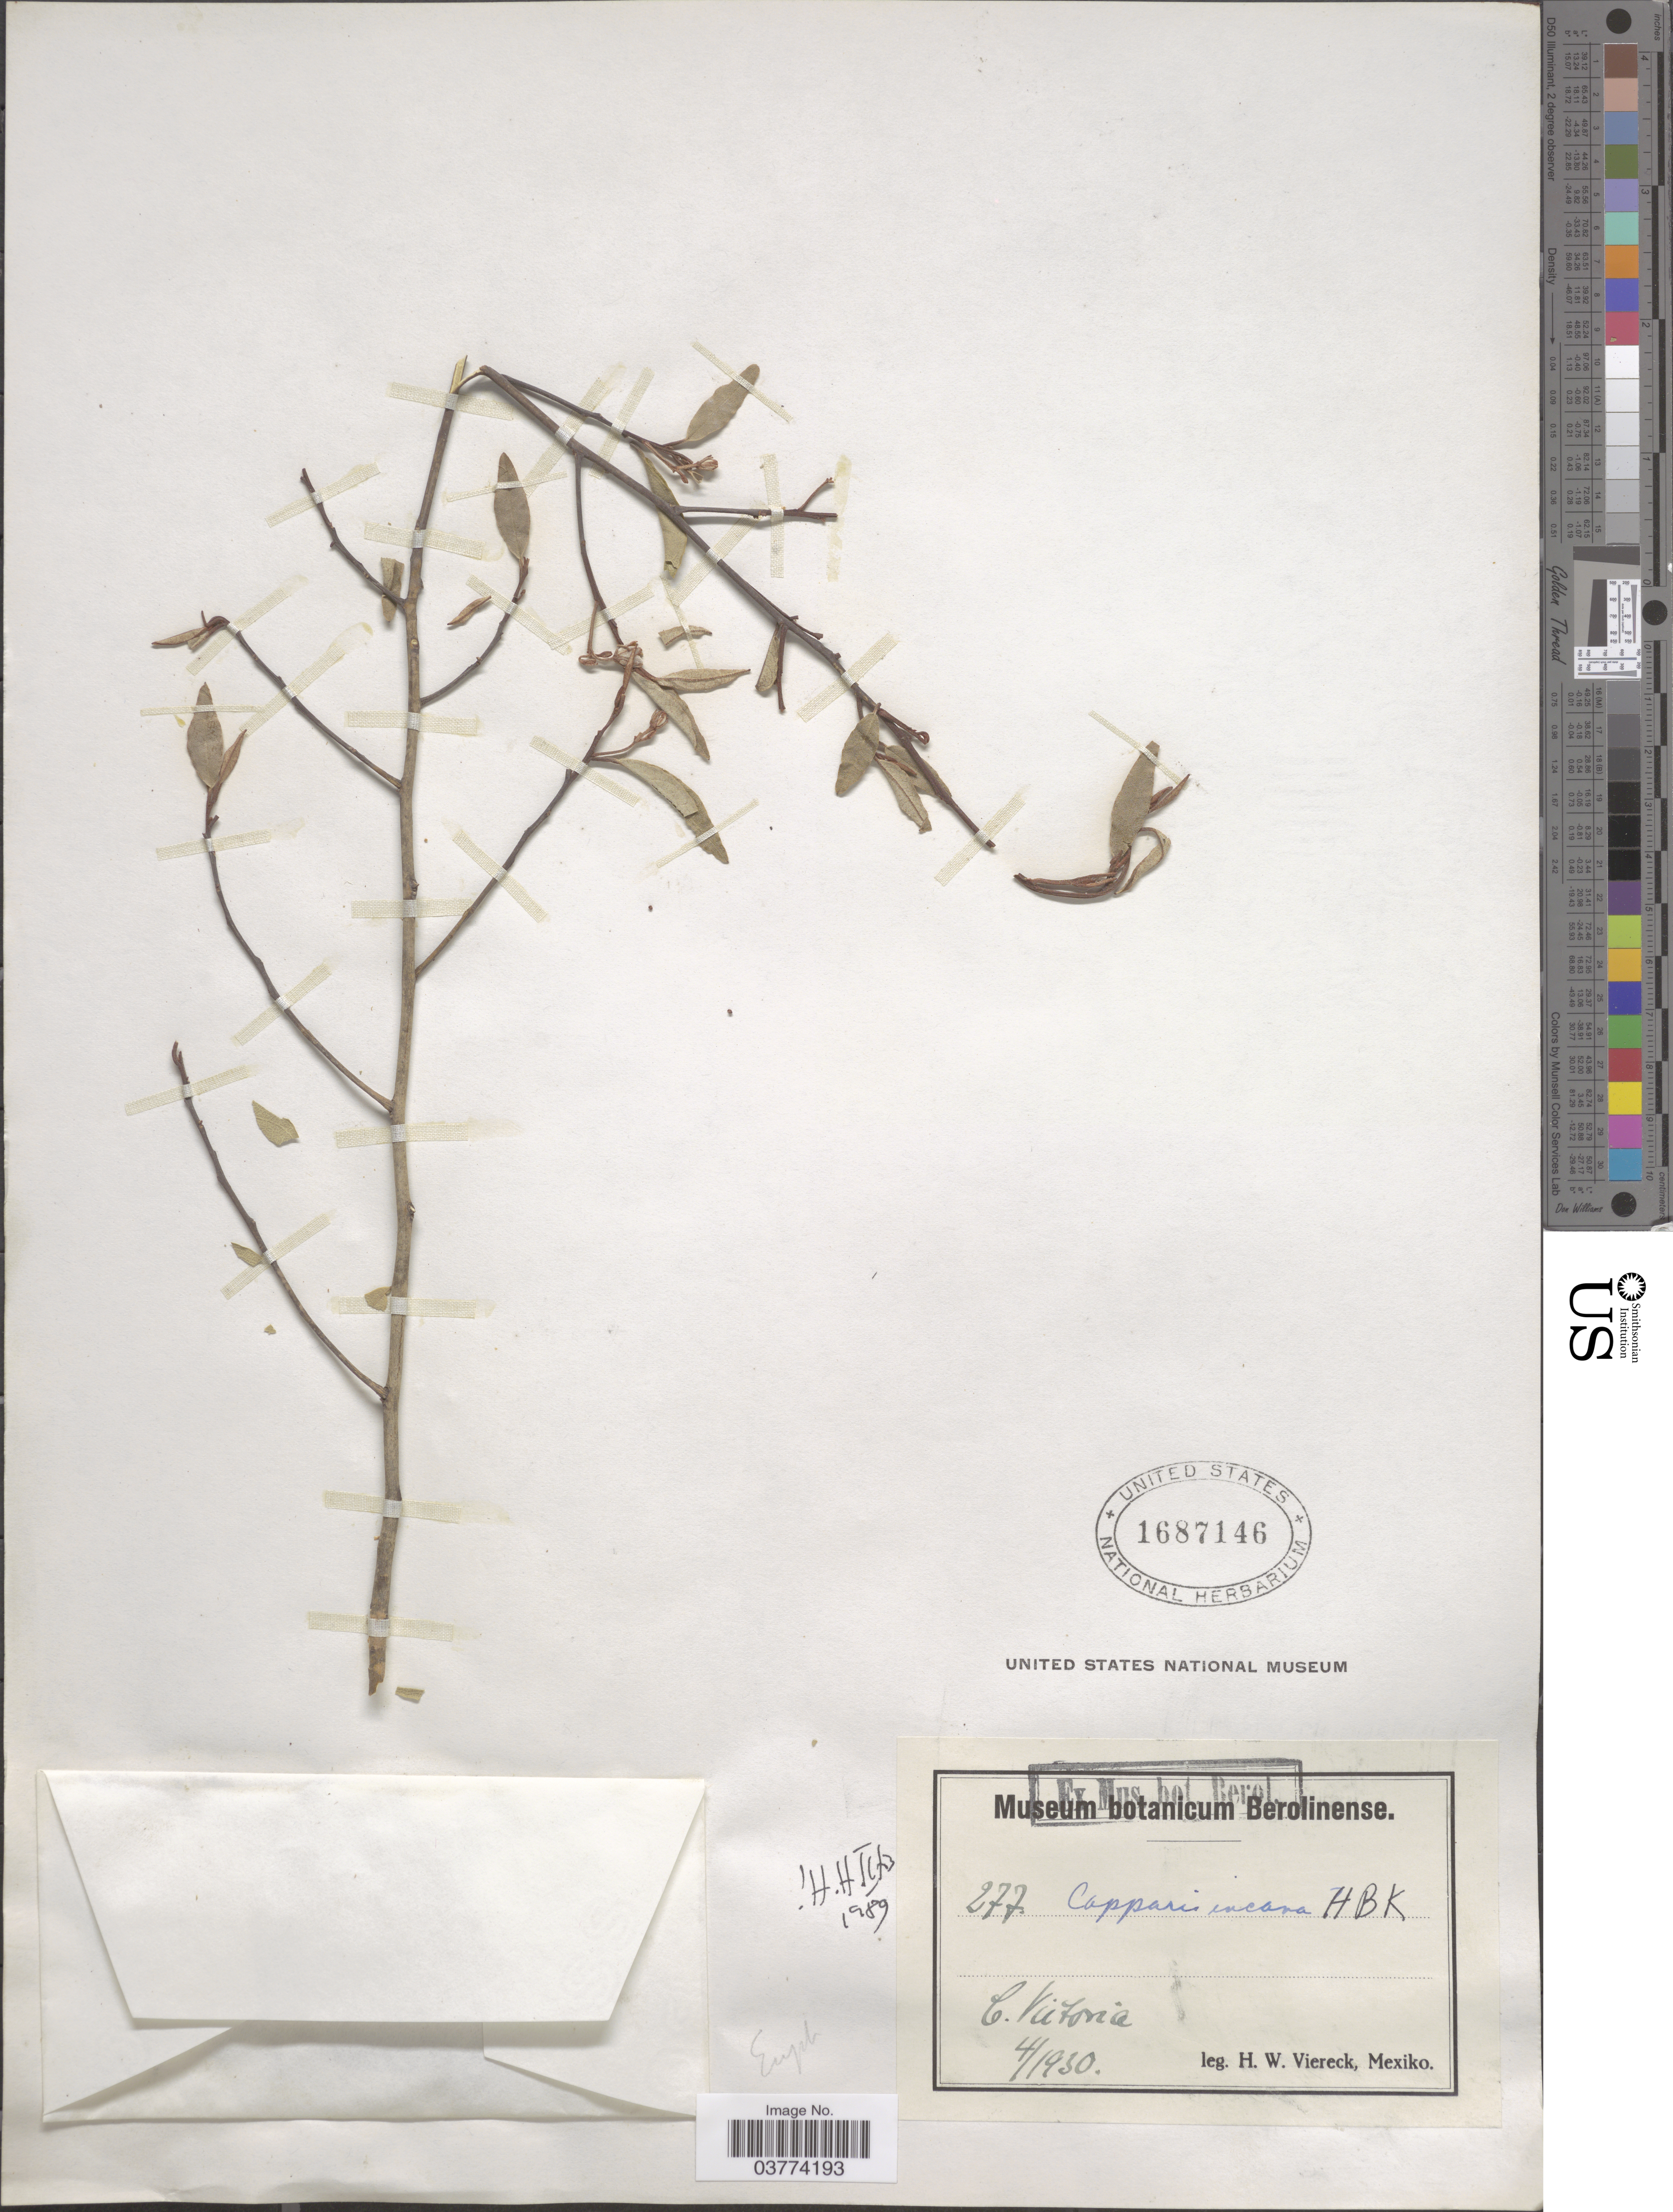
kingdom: Plantae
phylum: Tracheophyta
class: Magnoliopsida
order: Brassicales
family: Capparaceae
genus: Quadrella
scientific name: Quadrella incana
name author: (Kunth) Iltis & Cornejo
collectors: H. W. Viereck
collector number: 277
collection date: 1930-04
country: Mexico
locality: C. Vitoria.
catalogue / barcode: US 1687146